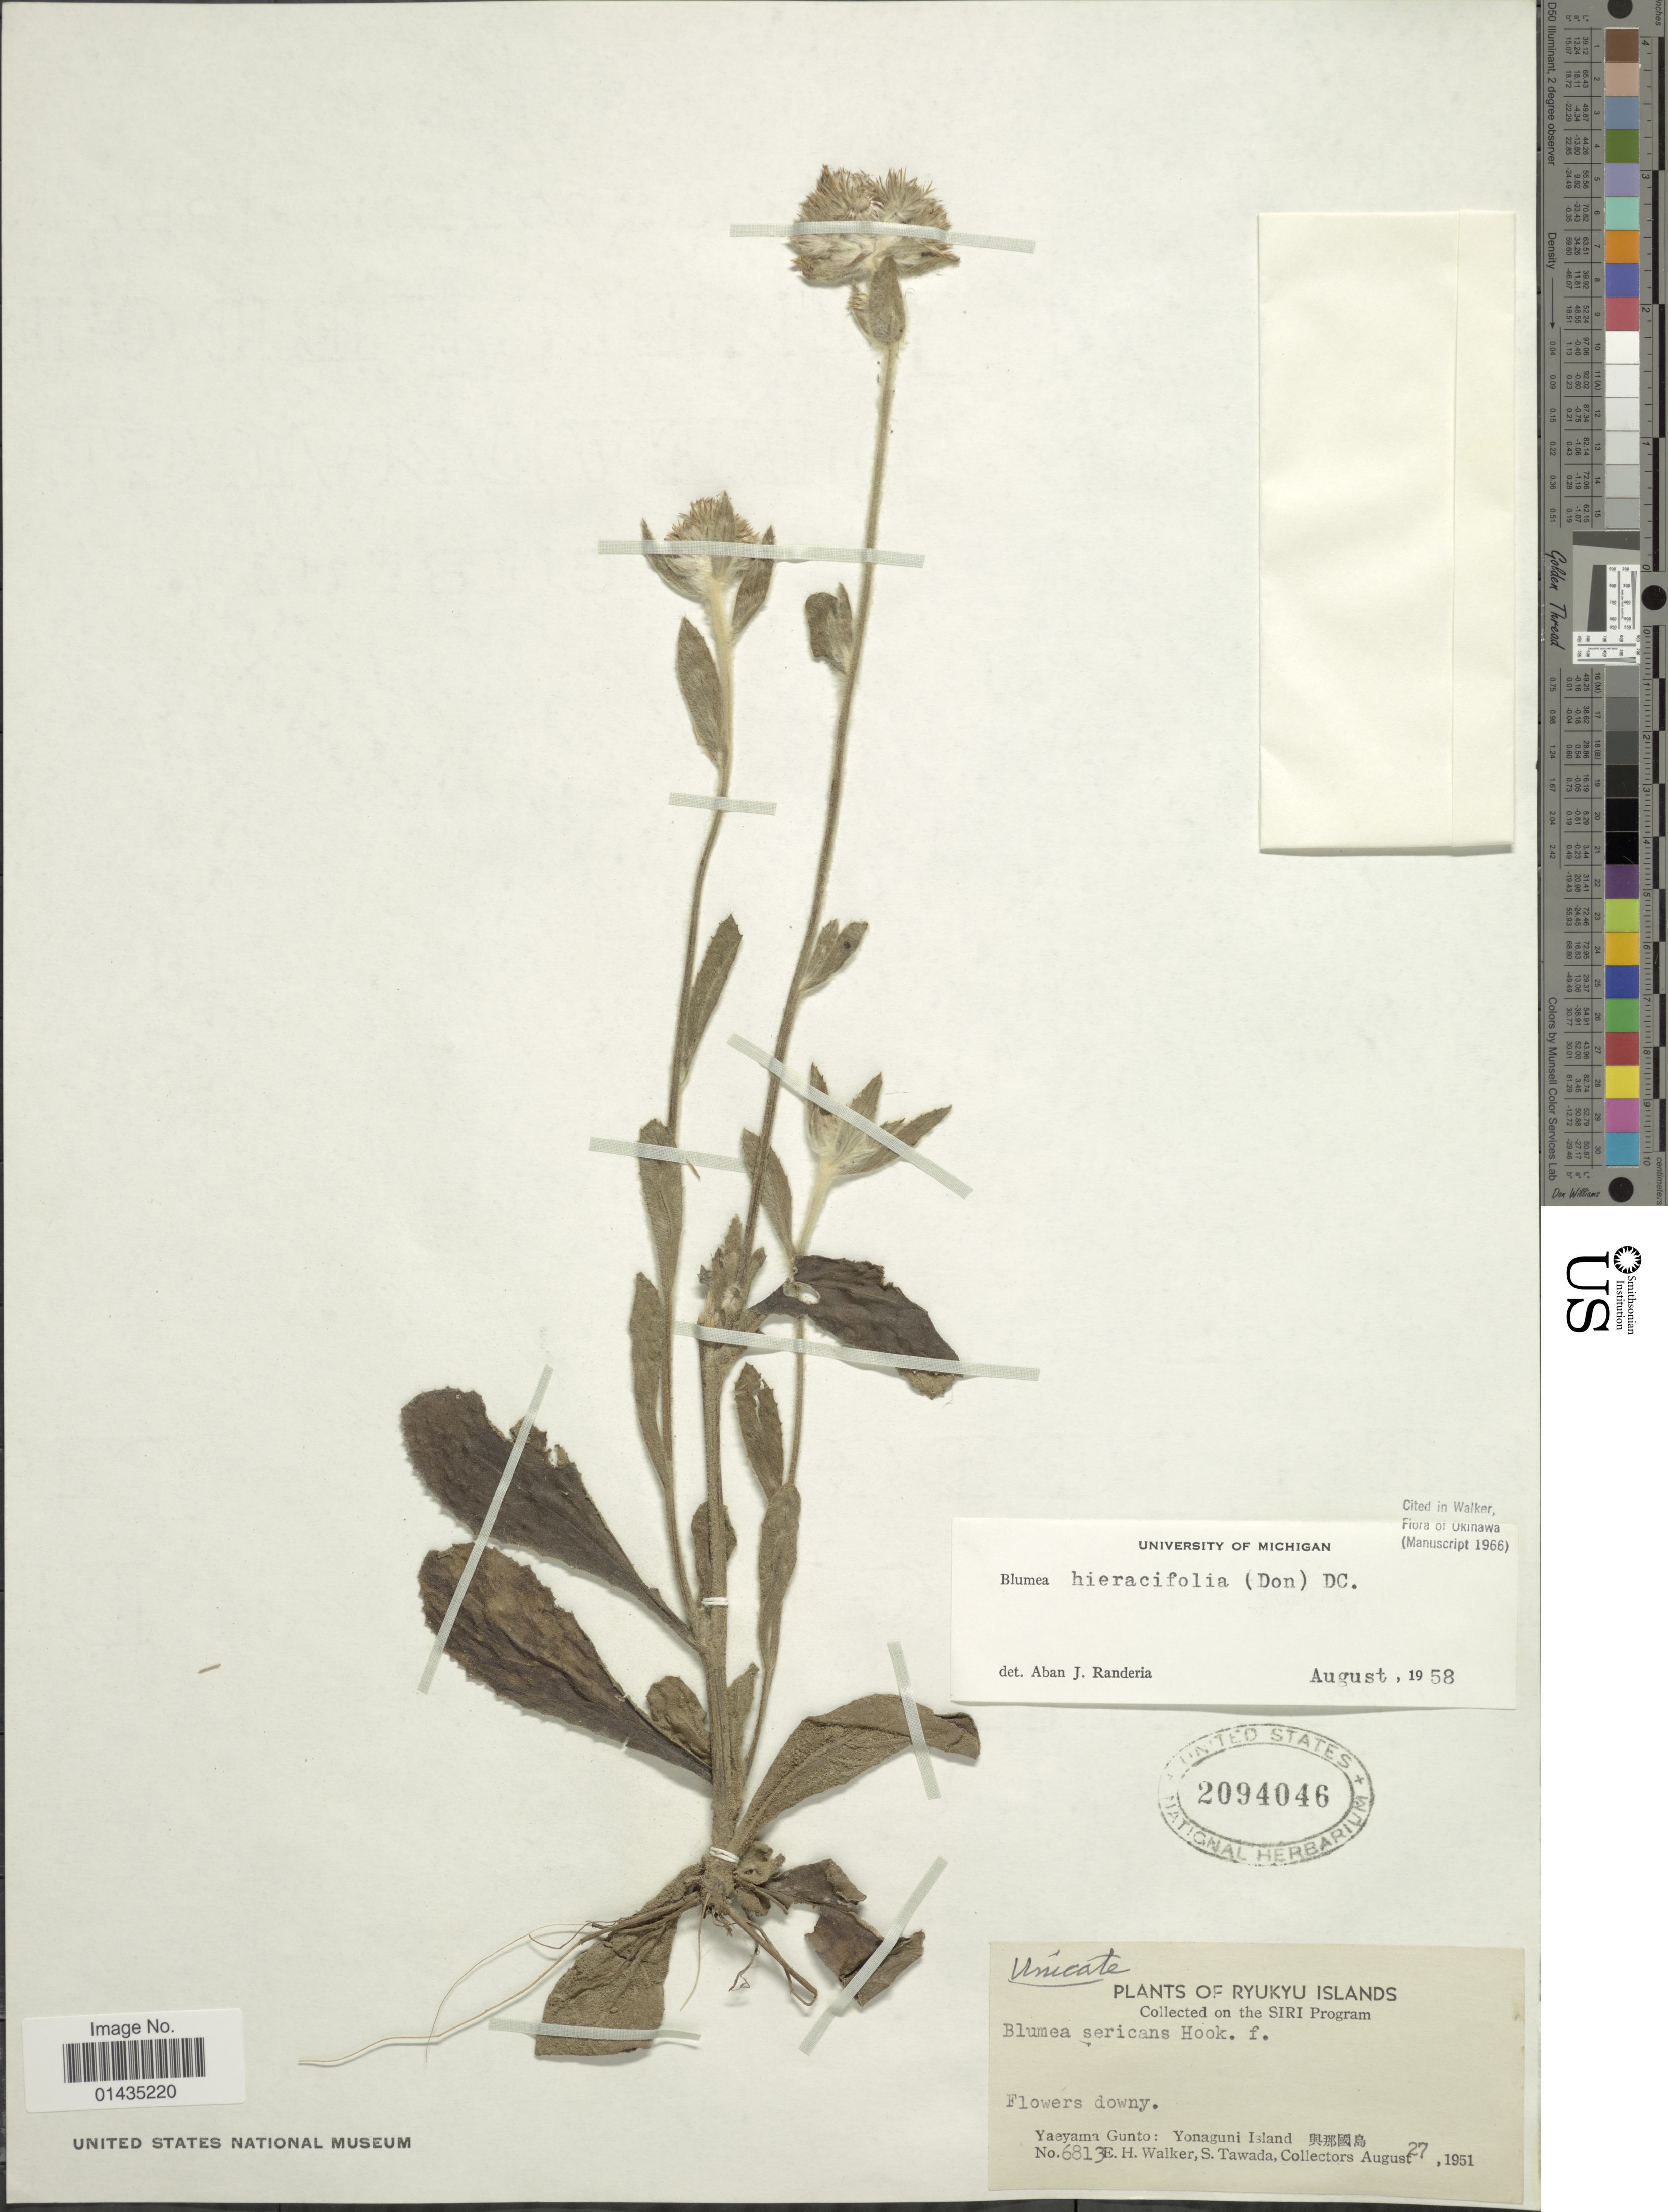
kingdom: Plantae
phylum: Tracheophyta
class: Magnoliopsida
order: Asterales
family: Asteraceae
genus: Blumea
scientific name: Blumea hieraciifolia var. hieraciifolia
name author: (Spreng.) DC.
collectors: E. H. Walker & S. Tawada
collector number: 6813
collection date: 1951-08-27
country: Japan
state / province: Okinawa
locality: Ryukyu Islands, Yaeyama Gunto, Yonaguni Island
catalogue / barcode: US 2094046